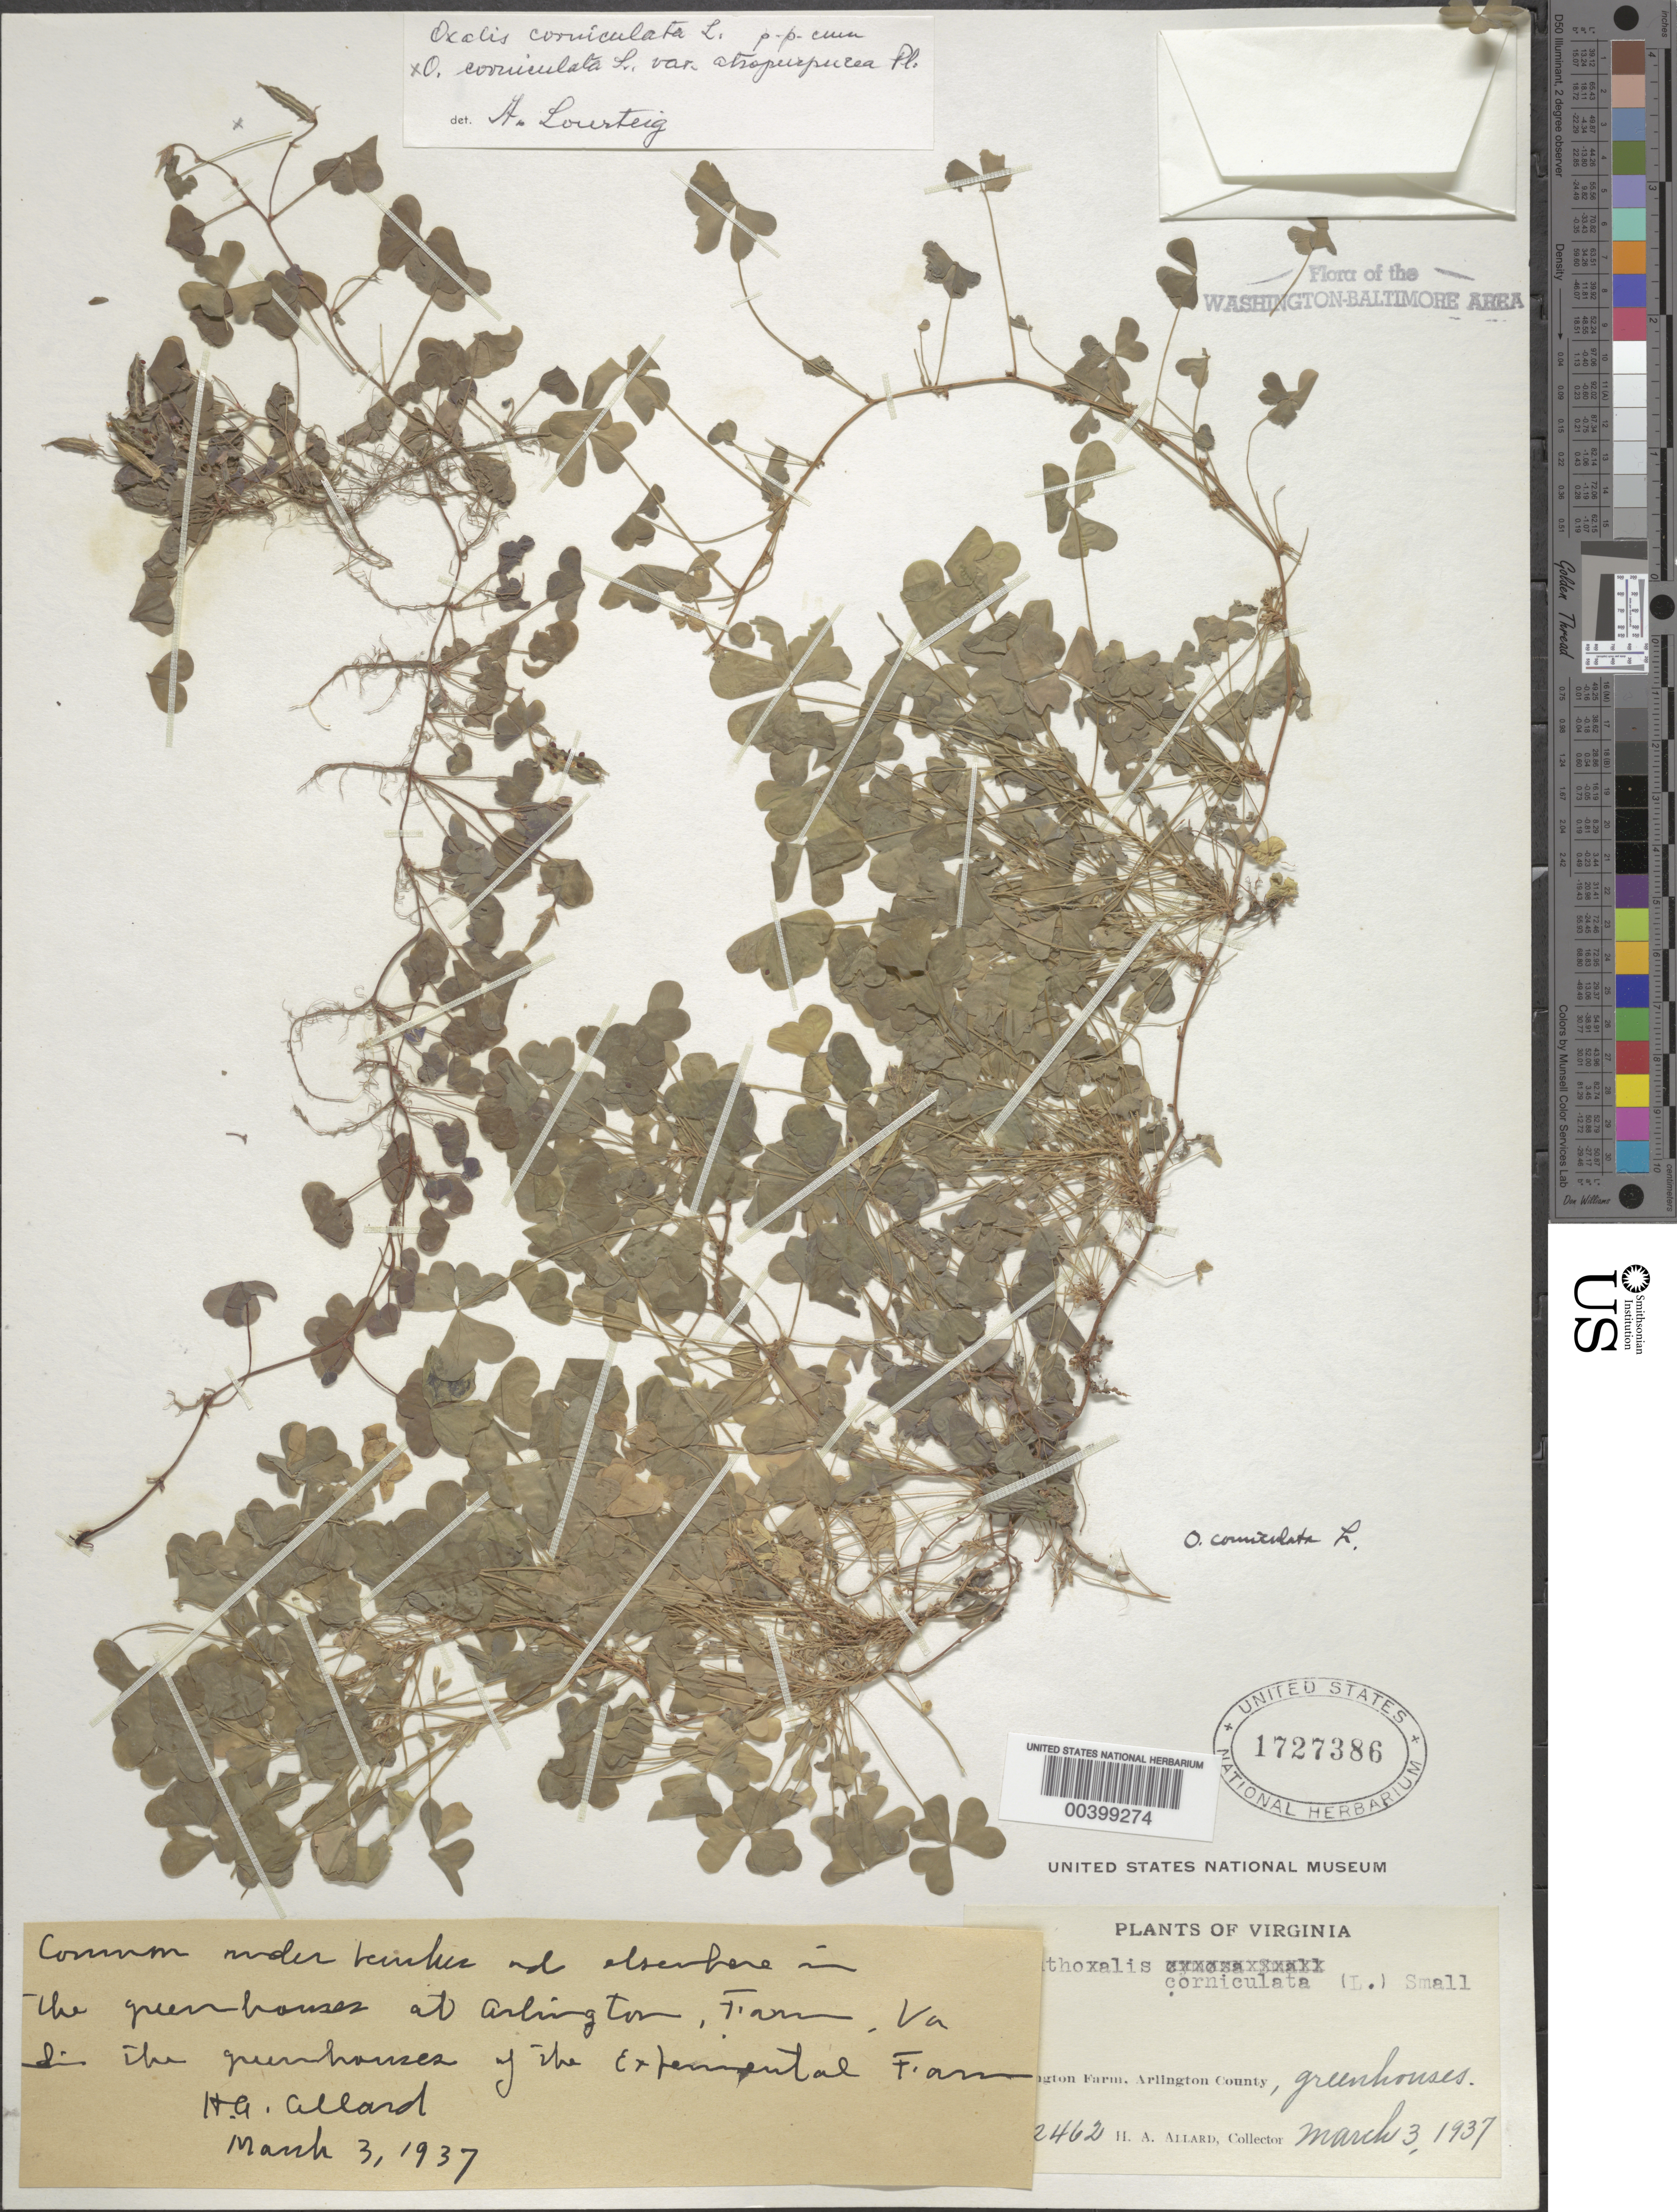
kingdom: Plantae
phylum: Tracheophyta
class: Magnoliopsida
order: Oxalidales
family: Oxalidaceae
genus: Oxalis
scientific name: Oxalis corniculata var. atropurpurea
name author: Planch.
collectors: H. A. Allard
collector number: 2462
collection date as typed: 03 Mar 1937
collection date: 1937-03-03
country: United States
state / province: Virginia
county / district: Arlington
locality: Arlington Farm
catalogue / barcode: US 1727386